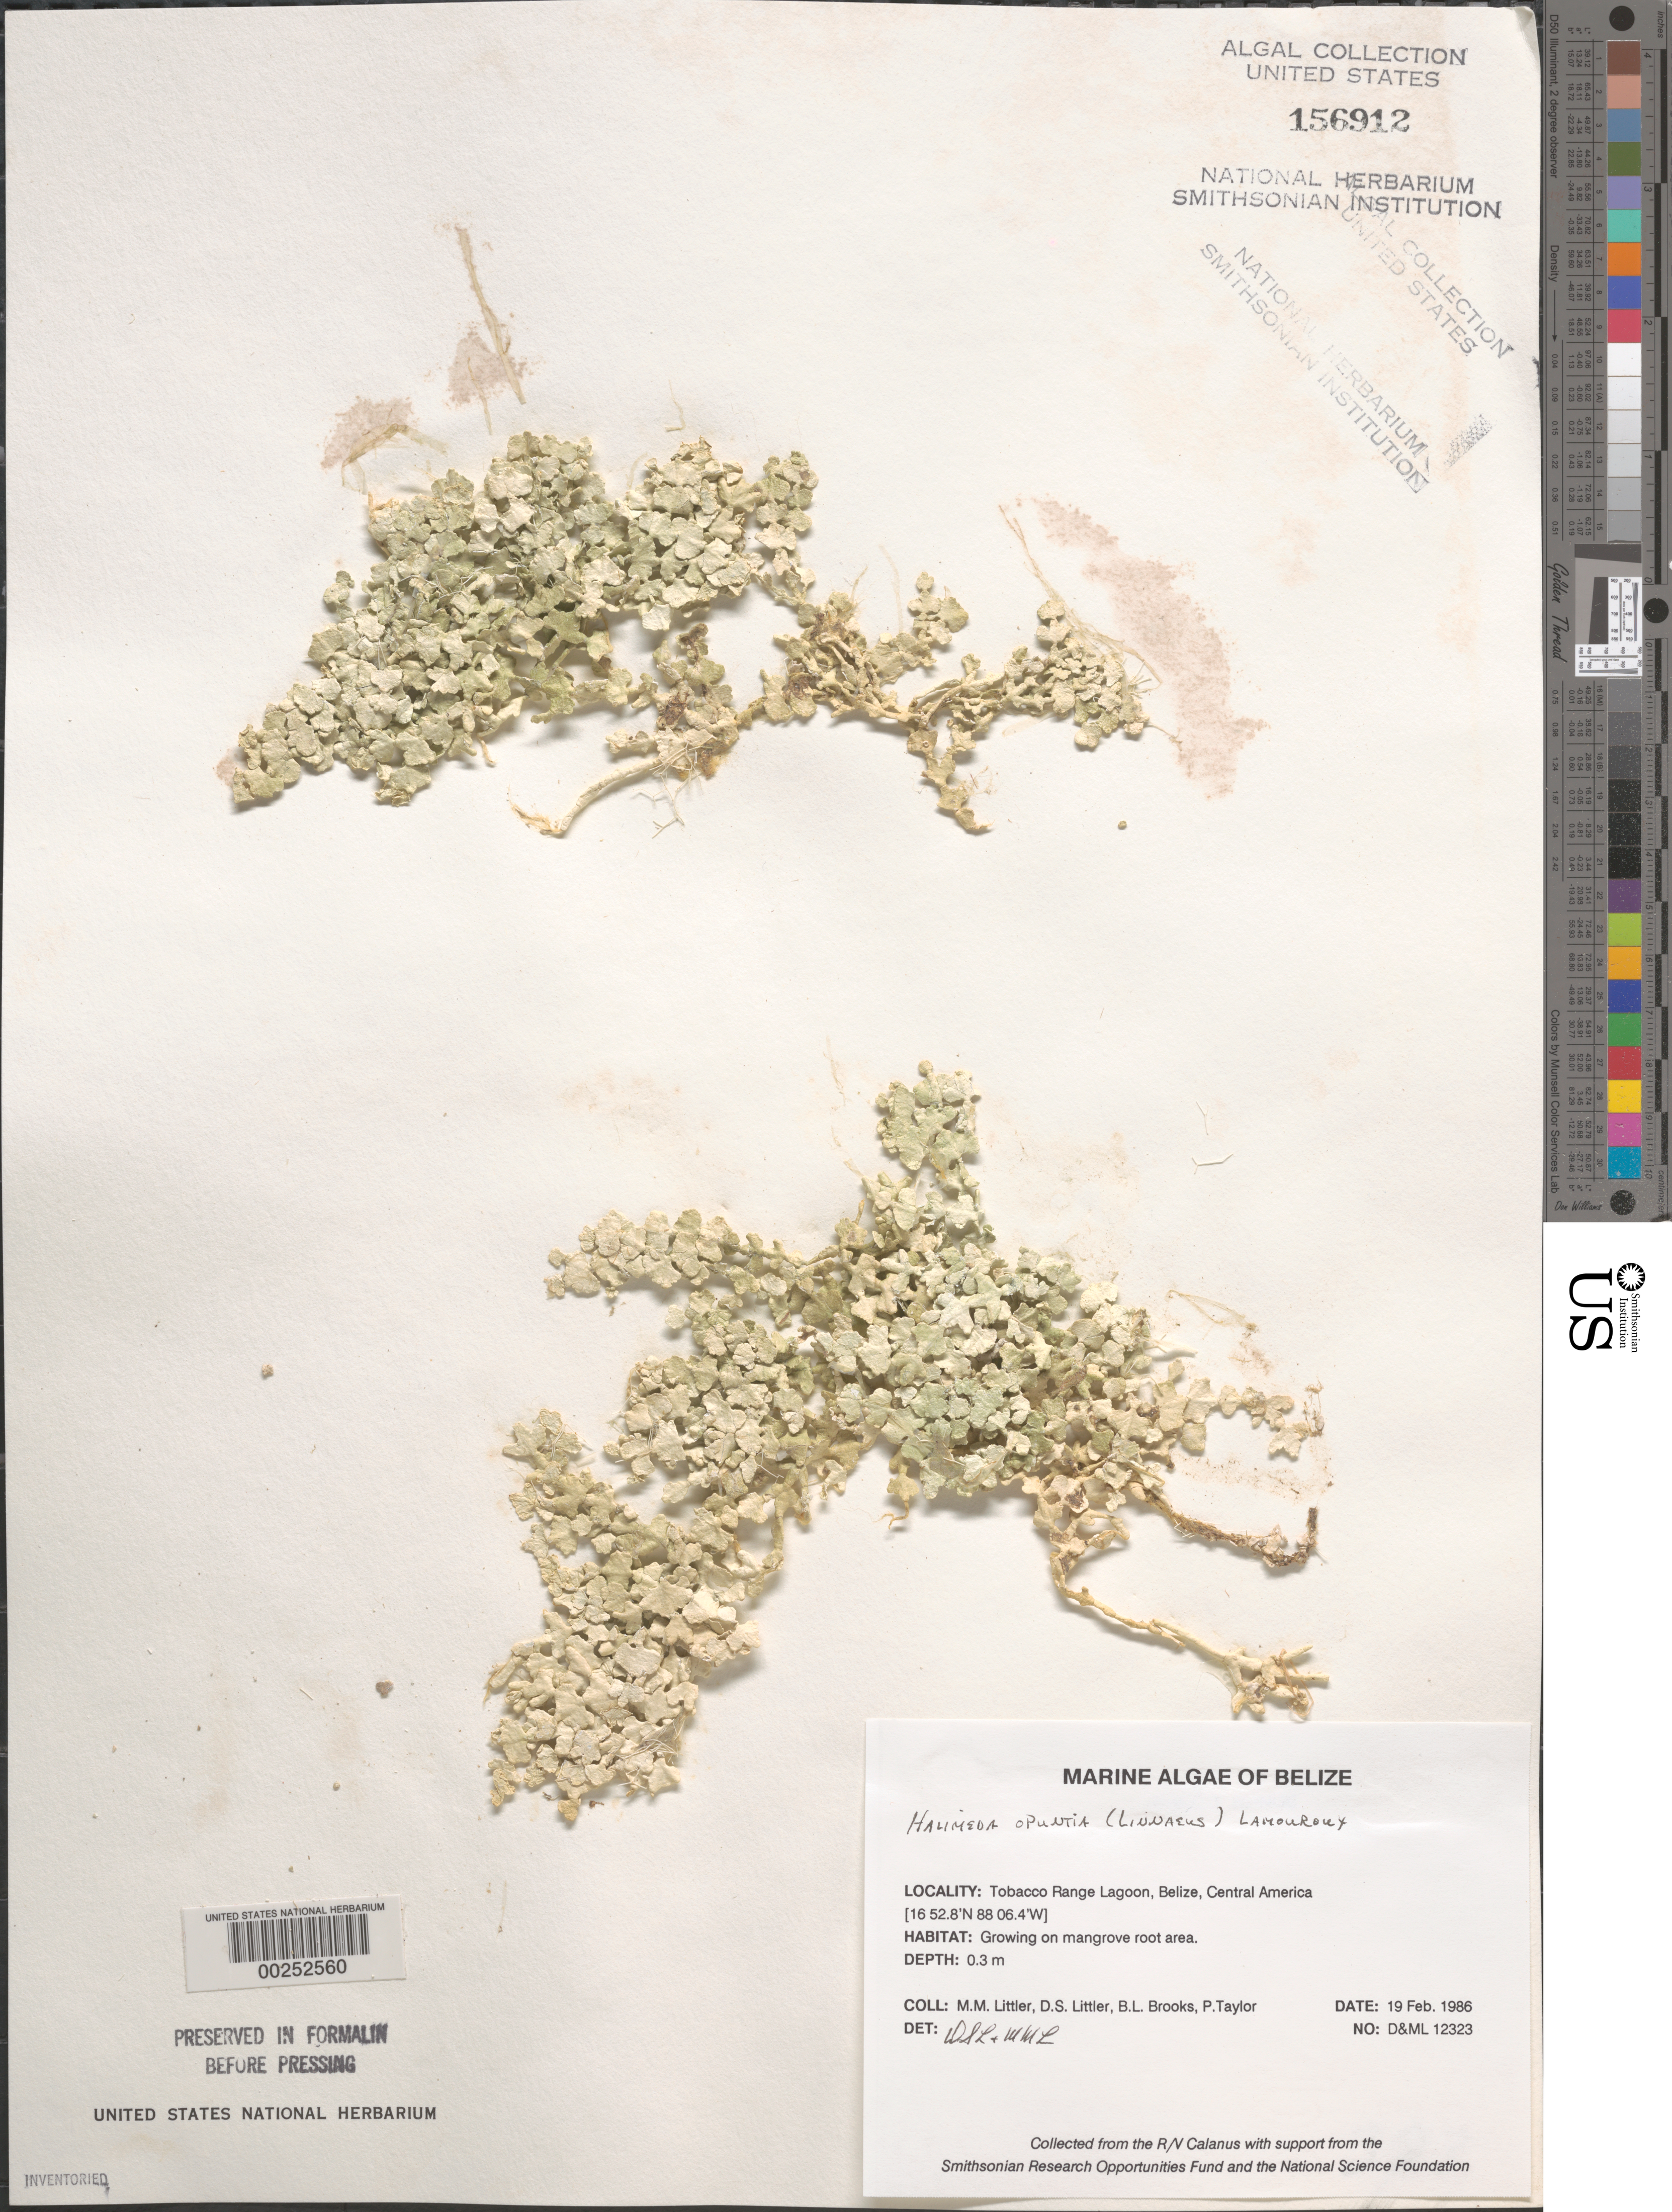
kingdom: Plantae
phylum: Chlorophyta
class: Ulvophyceae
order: Bryopsidales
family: Halimedaceae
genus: Halimeda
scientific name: Halimeda opuntia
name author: (L.) J.V.Lamouroux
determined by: Littler, D. S.; Littler, M. M.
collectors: M. M. Littler, D. S. Littler, B. Brooks & P. R. Taylor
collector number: D&ML 12323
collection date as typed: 19 Feb 1986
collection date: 1986-02-19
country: Belize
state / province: Stann Creek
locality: Tobacco Range lagoon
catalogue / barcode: US 156912